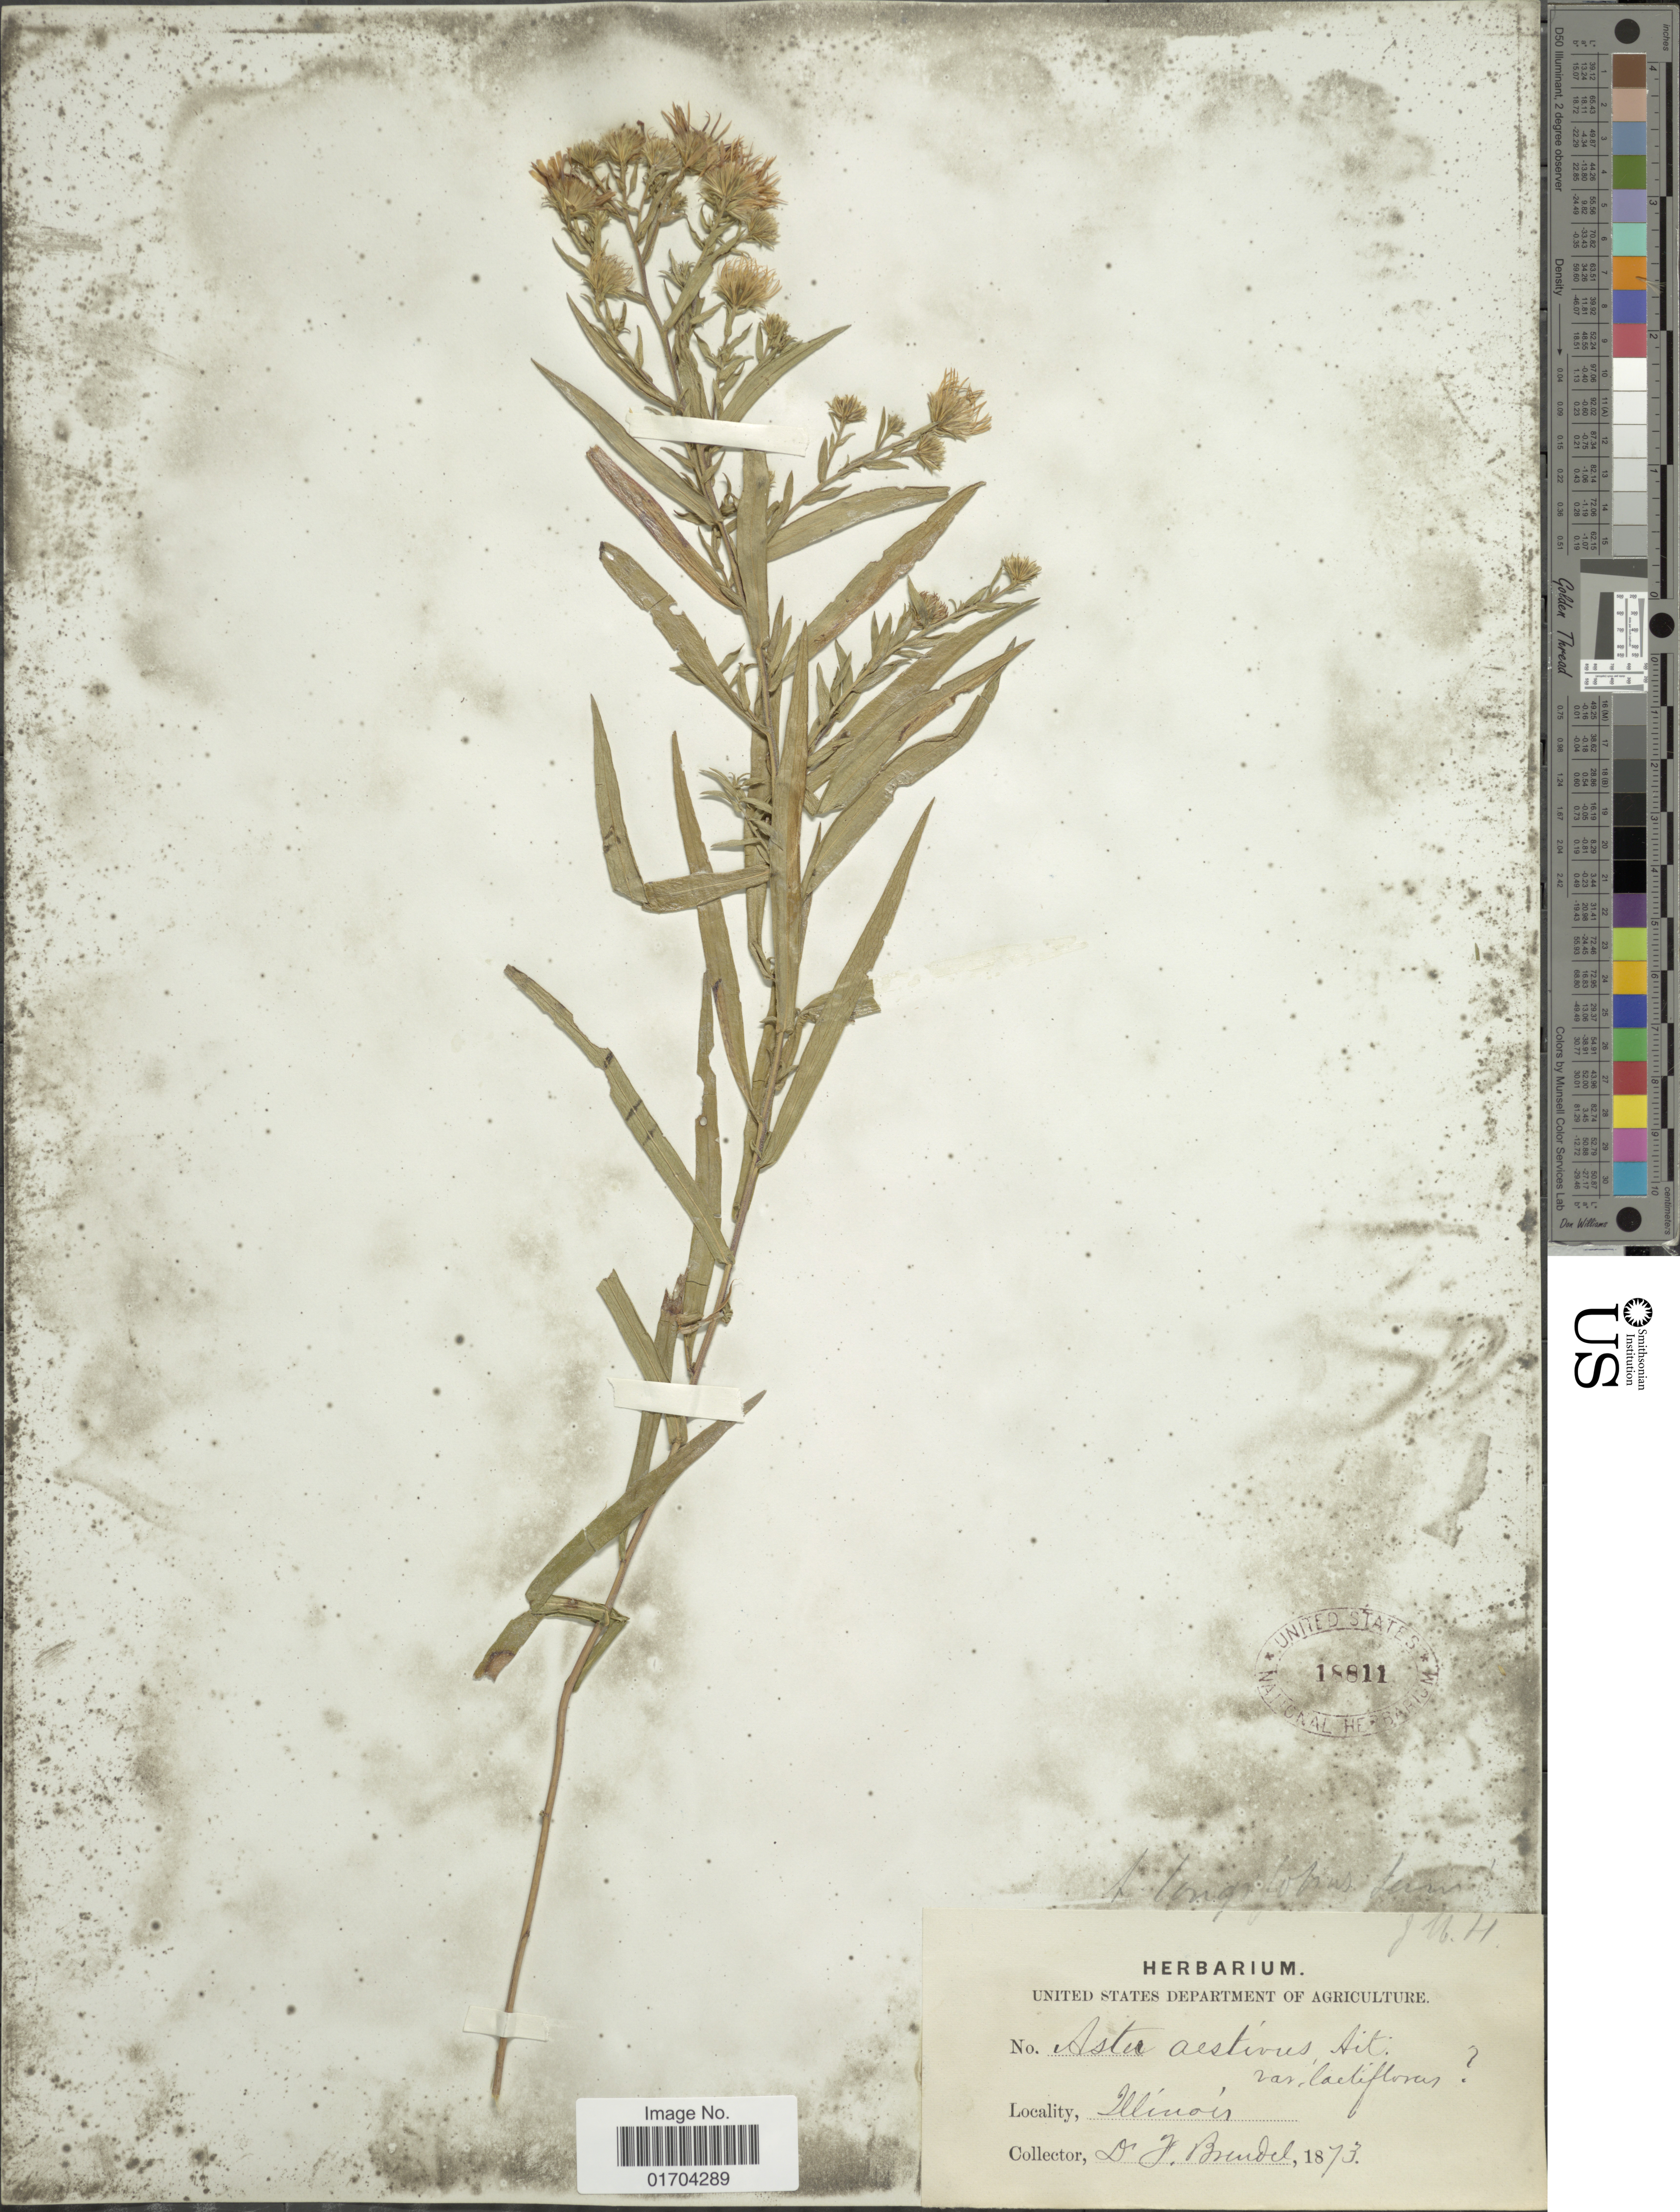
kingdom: Plantae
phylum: Tracheophyta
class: Magnoliopsida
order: Asterales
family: Asteraceae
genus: Symphyotrichum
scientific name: Symphyotrichum sp.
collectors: D. Brendel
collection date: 1873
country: United States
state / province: Illinois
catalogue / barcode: US 18811